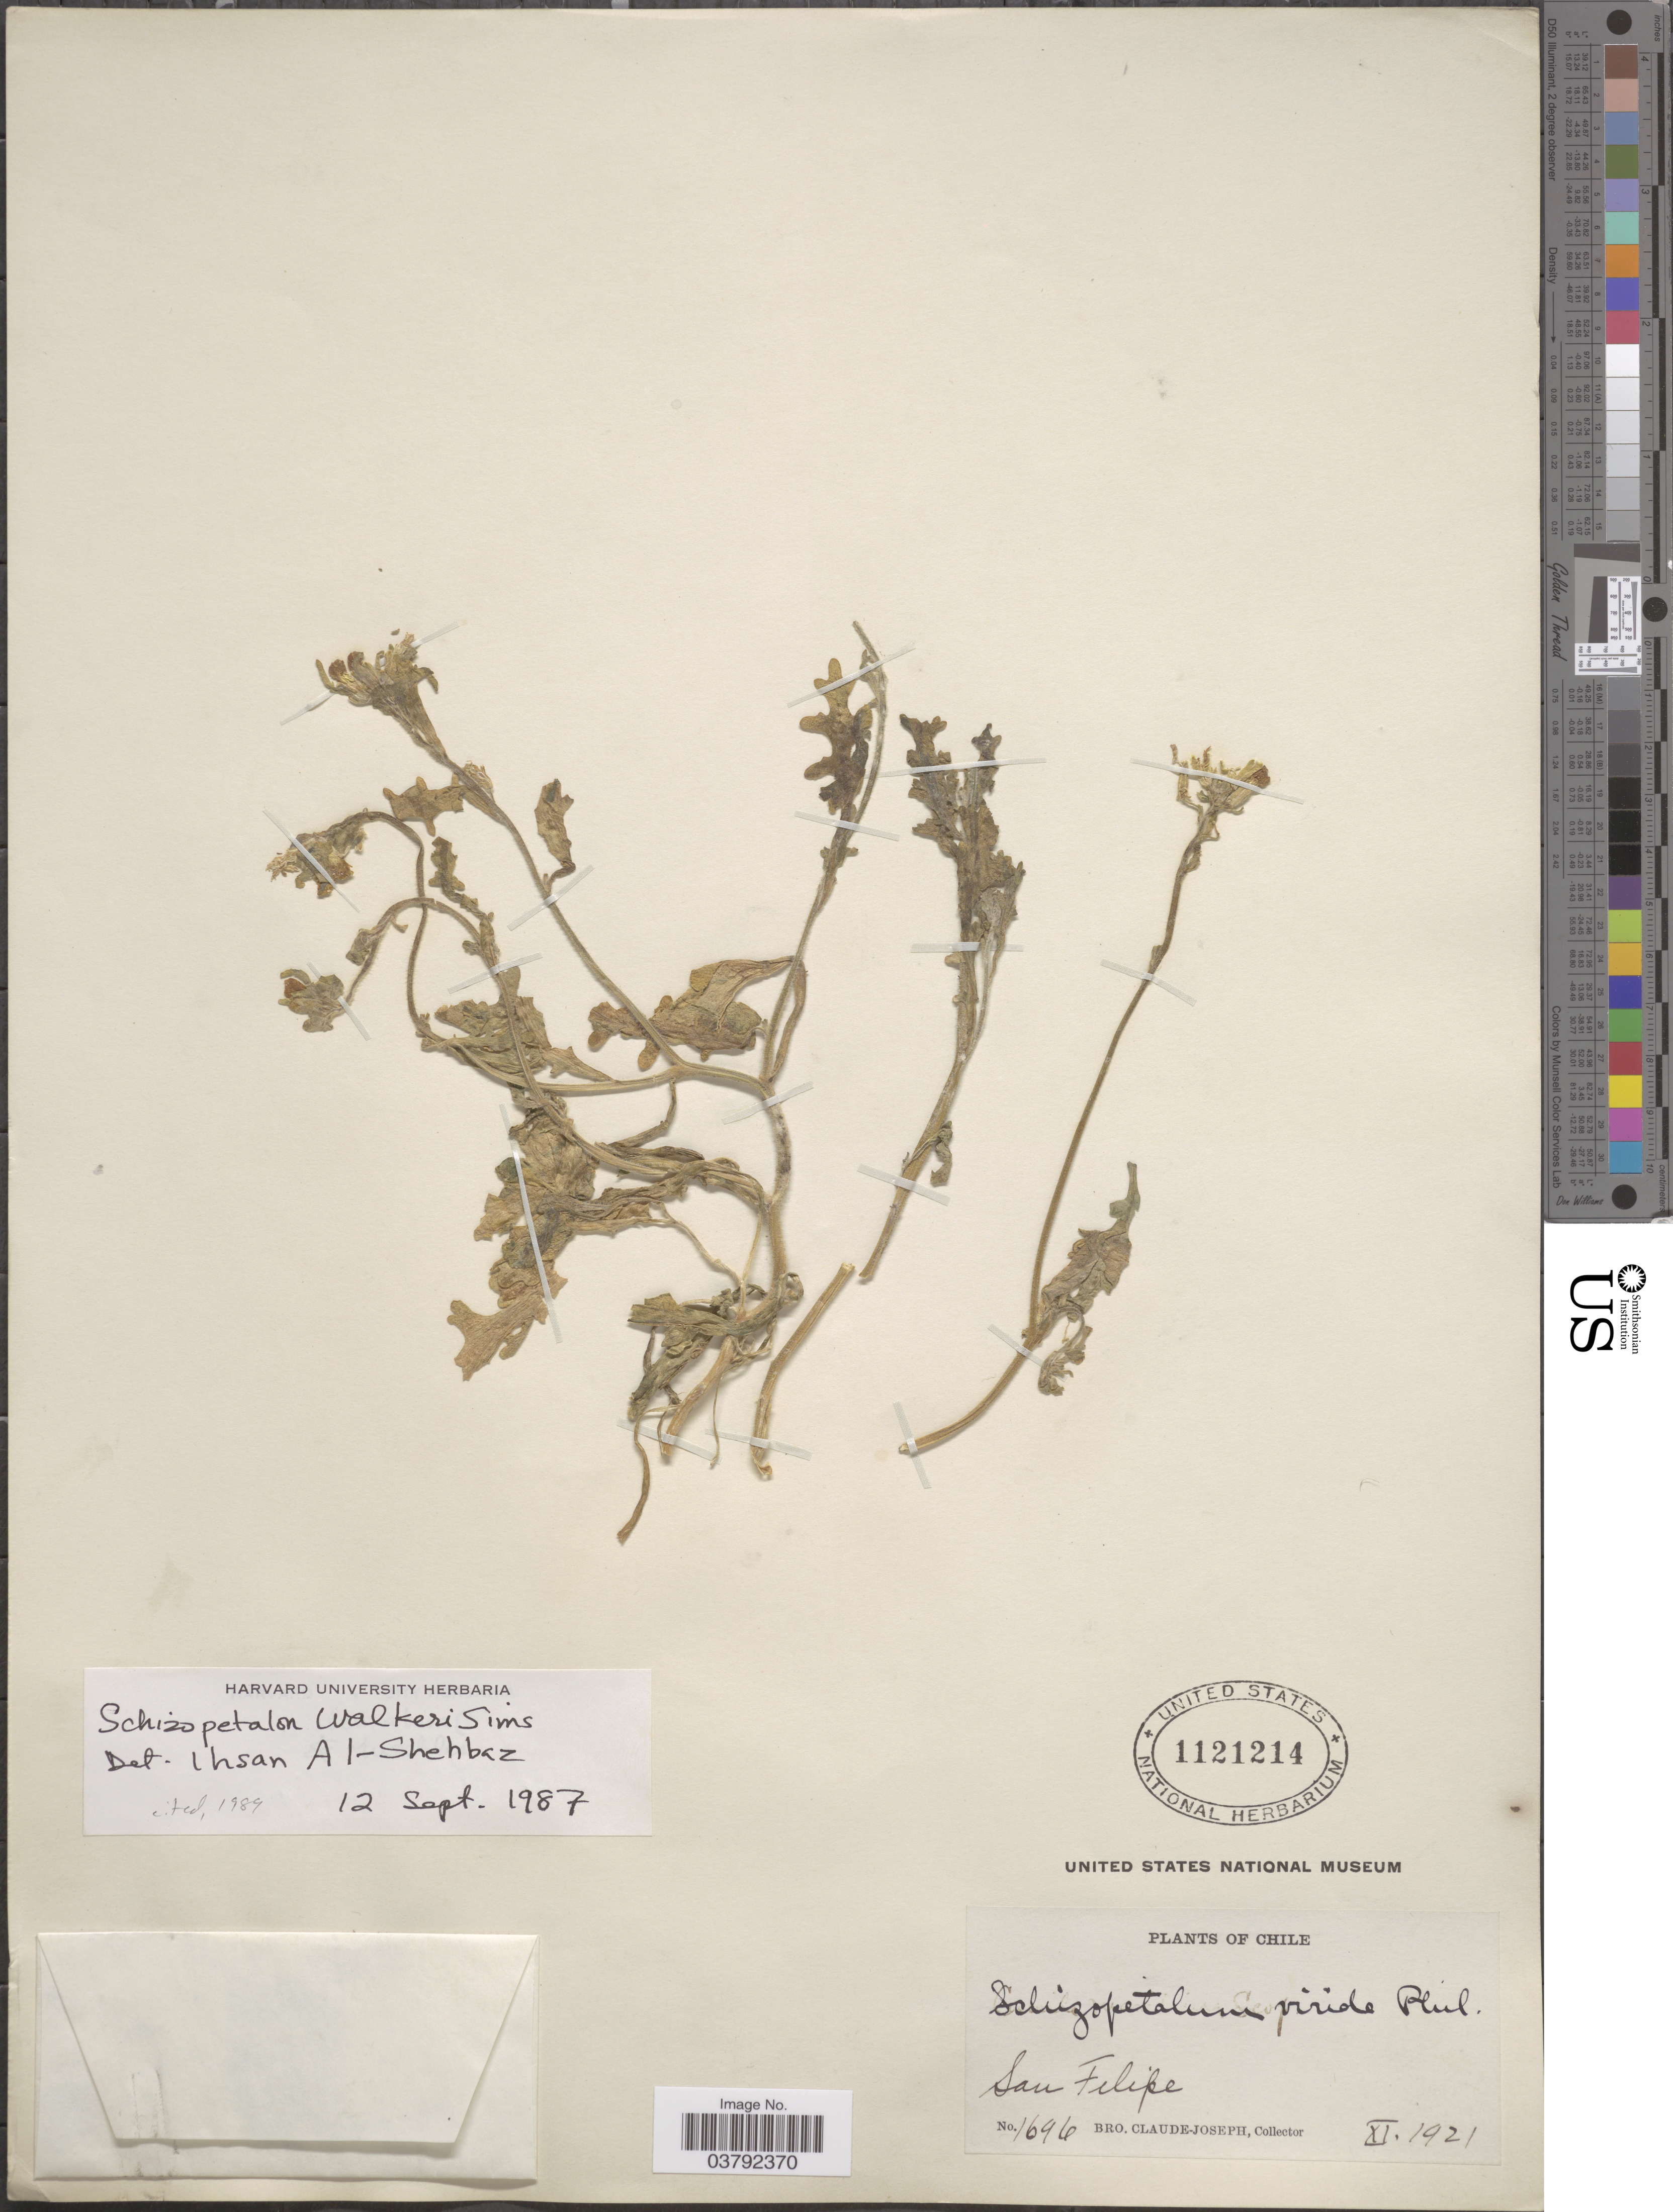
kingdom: Plantae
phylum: Tracheophyta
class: Magnoliopsida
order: Brassicales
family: Brassicaceae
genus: Schizopetalon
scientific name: Schizopetalon biseriatum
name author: Phil.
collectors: Bro. Claude-Joseph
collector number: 1696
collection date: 1921-11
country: Chile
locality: San Felipe.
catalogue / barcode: US 1121214